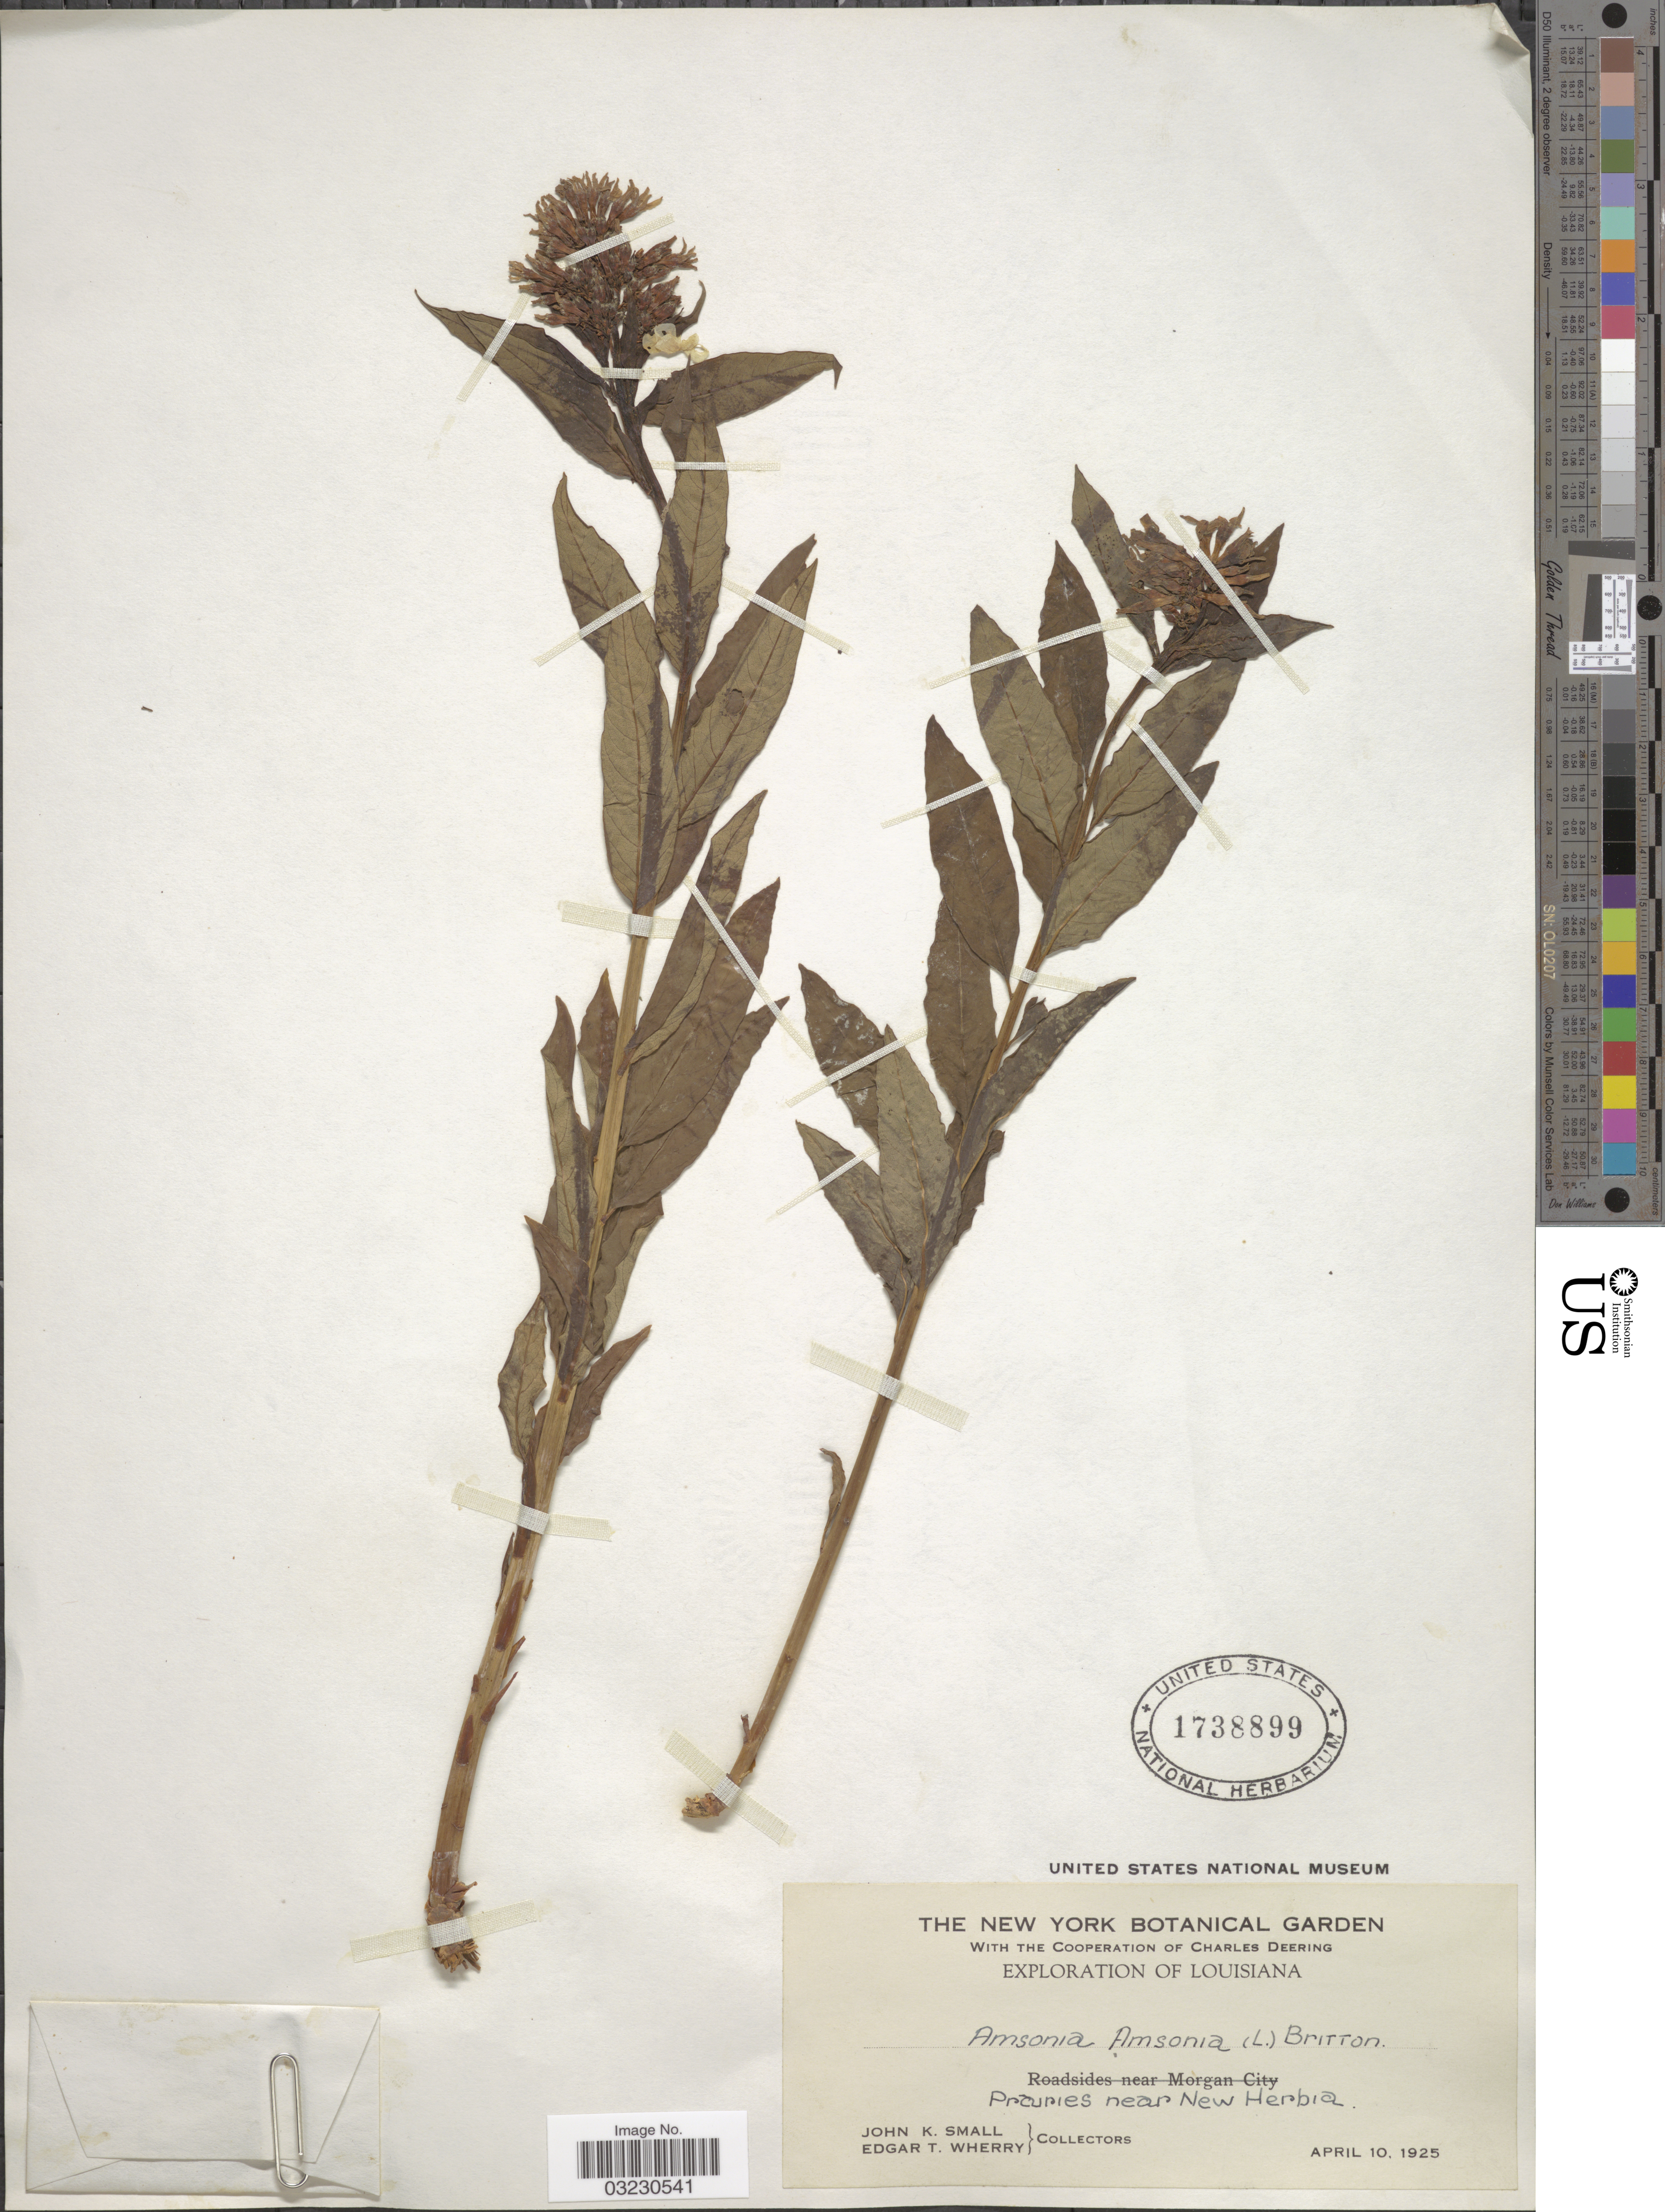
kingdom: Plantae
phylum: Tracheophyta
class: Magnoliopsida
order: Gentianales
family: Apocynaceae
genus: Amsonia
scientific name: Amsonia tabernaemontana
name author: Walter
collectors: J. K. Small & E. T. Wherry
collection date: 1925-04-10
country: United States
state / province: Louisiana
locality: Prcuries near New Herbia.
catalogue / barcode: US 1738899